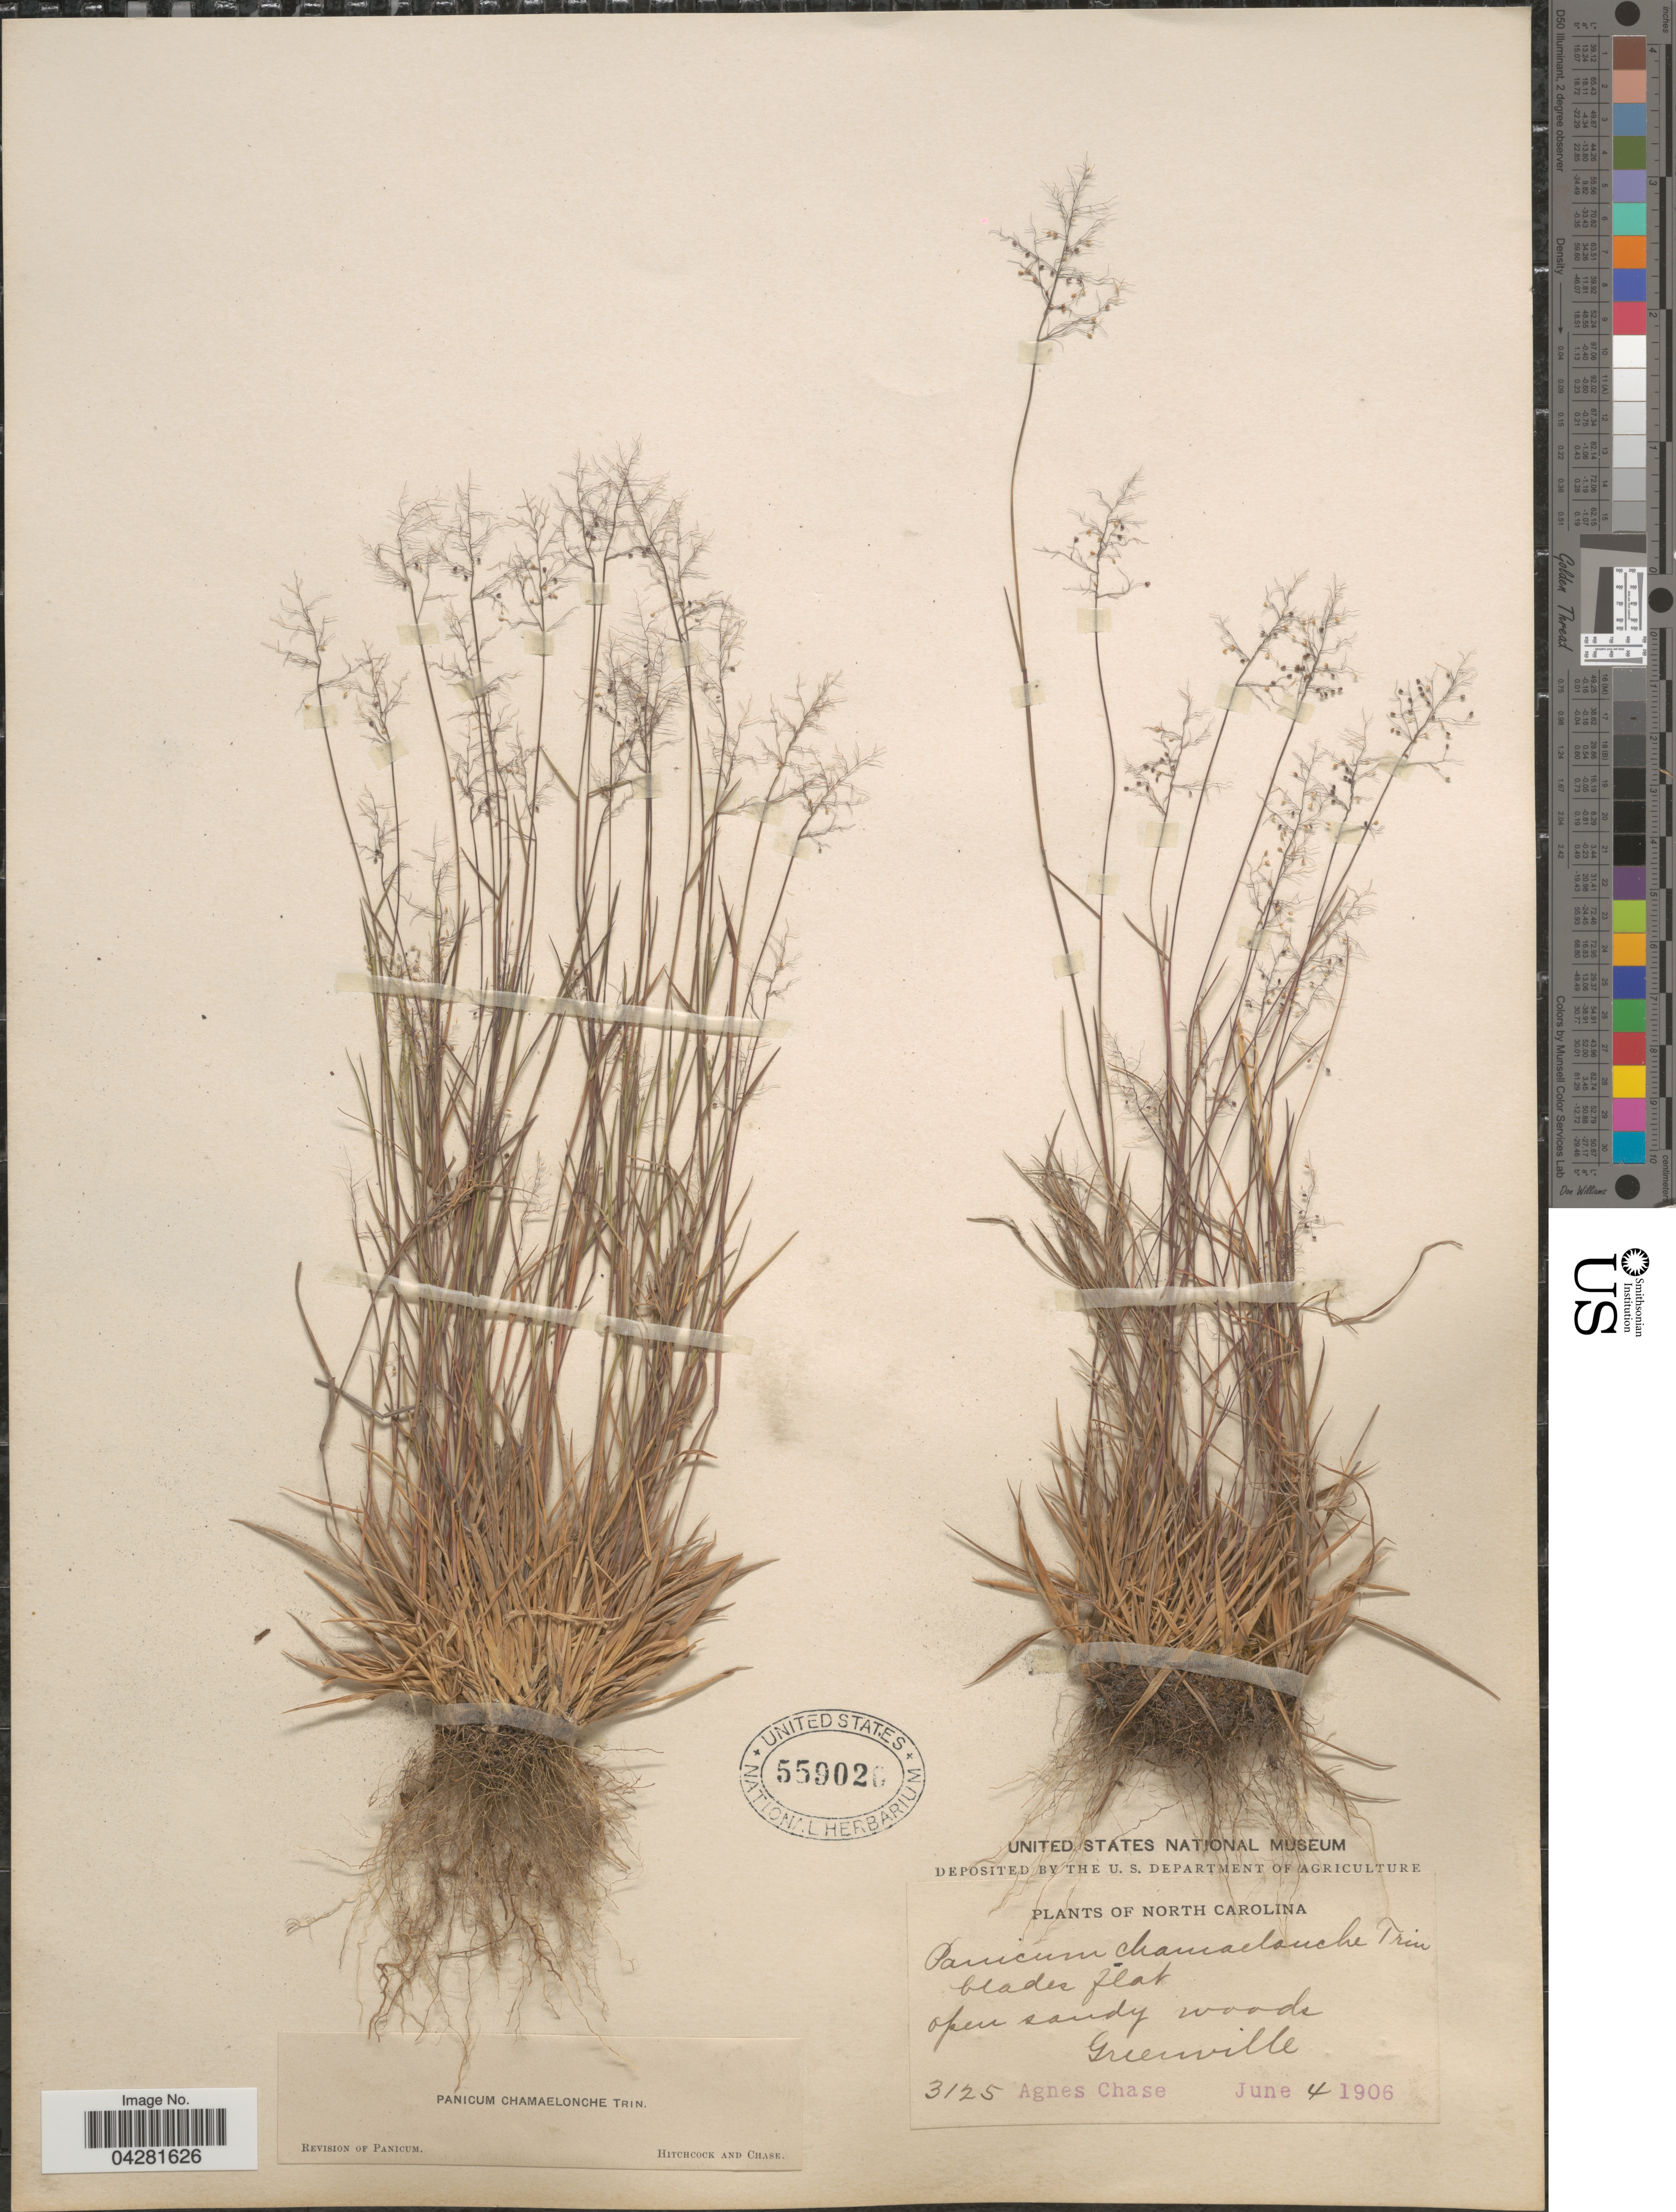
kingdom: Plantae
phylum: Tracheophyta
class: Liliopsida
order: Poales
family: Poaceae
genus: Dichanthelium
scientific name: Dichanthelium ensifolium var. ensifolium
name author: (Baldwin ex Elliot) Gould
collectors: A. Chase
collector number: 3125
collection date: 1906-06-04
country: United States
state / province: North Carolina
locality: Greenville.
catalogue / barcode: US 559026